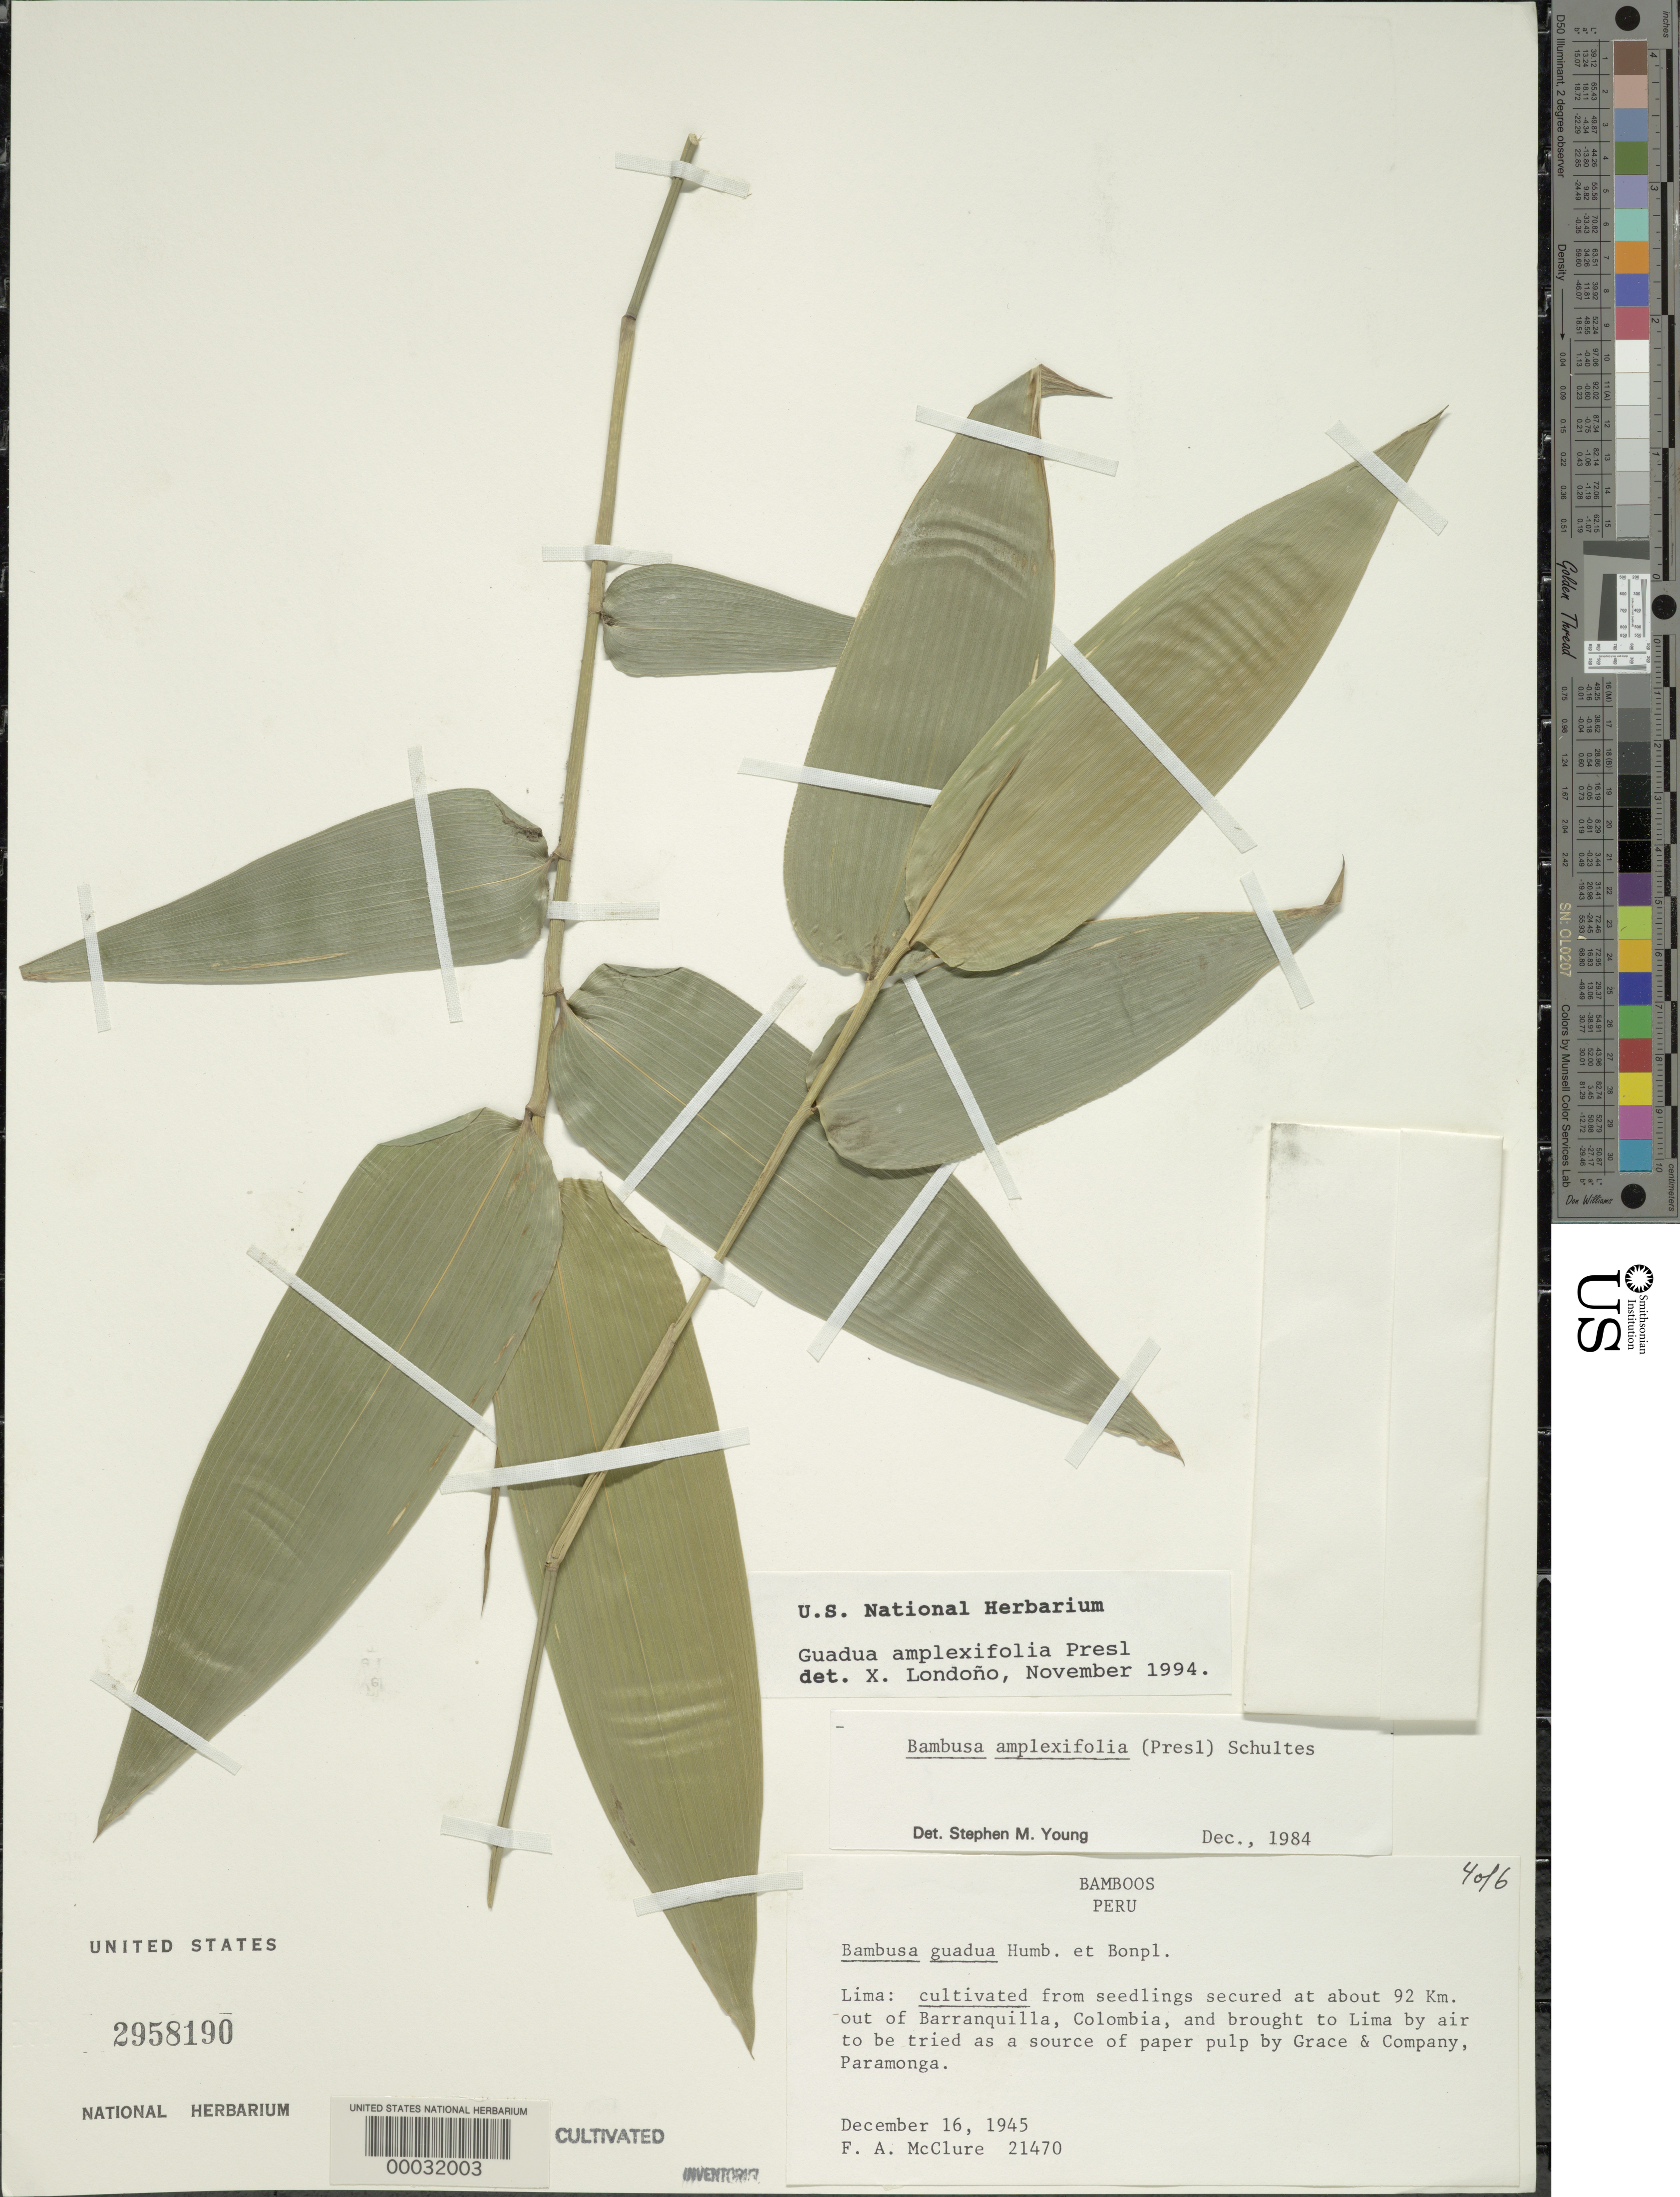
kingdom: Plantae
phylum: Tracheophyta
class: Liliopsida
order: Poales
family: Poaceae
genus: Guadua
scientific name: Guadua amplexifolia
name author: J. Presl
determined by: Londoño, X., (TULV), Jardin Botanico "Juan Maria Cespedes"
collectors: F. A. McClure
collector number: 21470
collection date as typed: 16 Dec 1945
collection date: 1945-12-16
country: Peru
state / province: Lima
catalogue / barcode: US 2958190